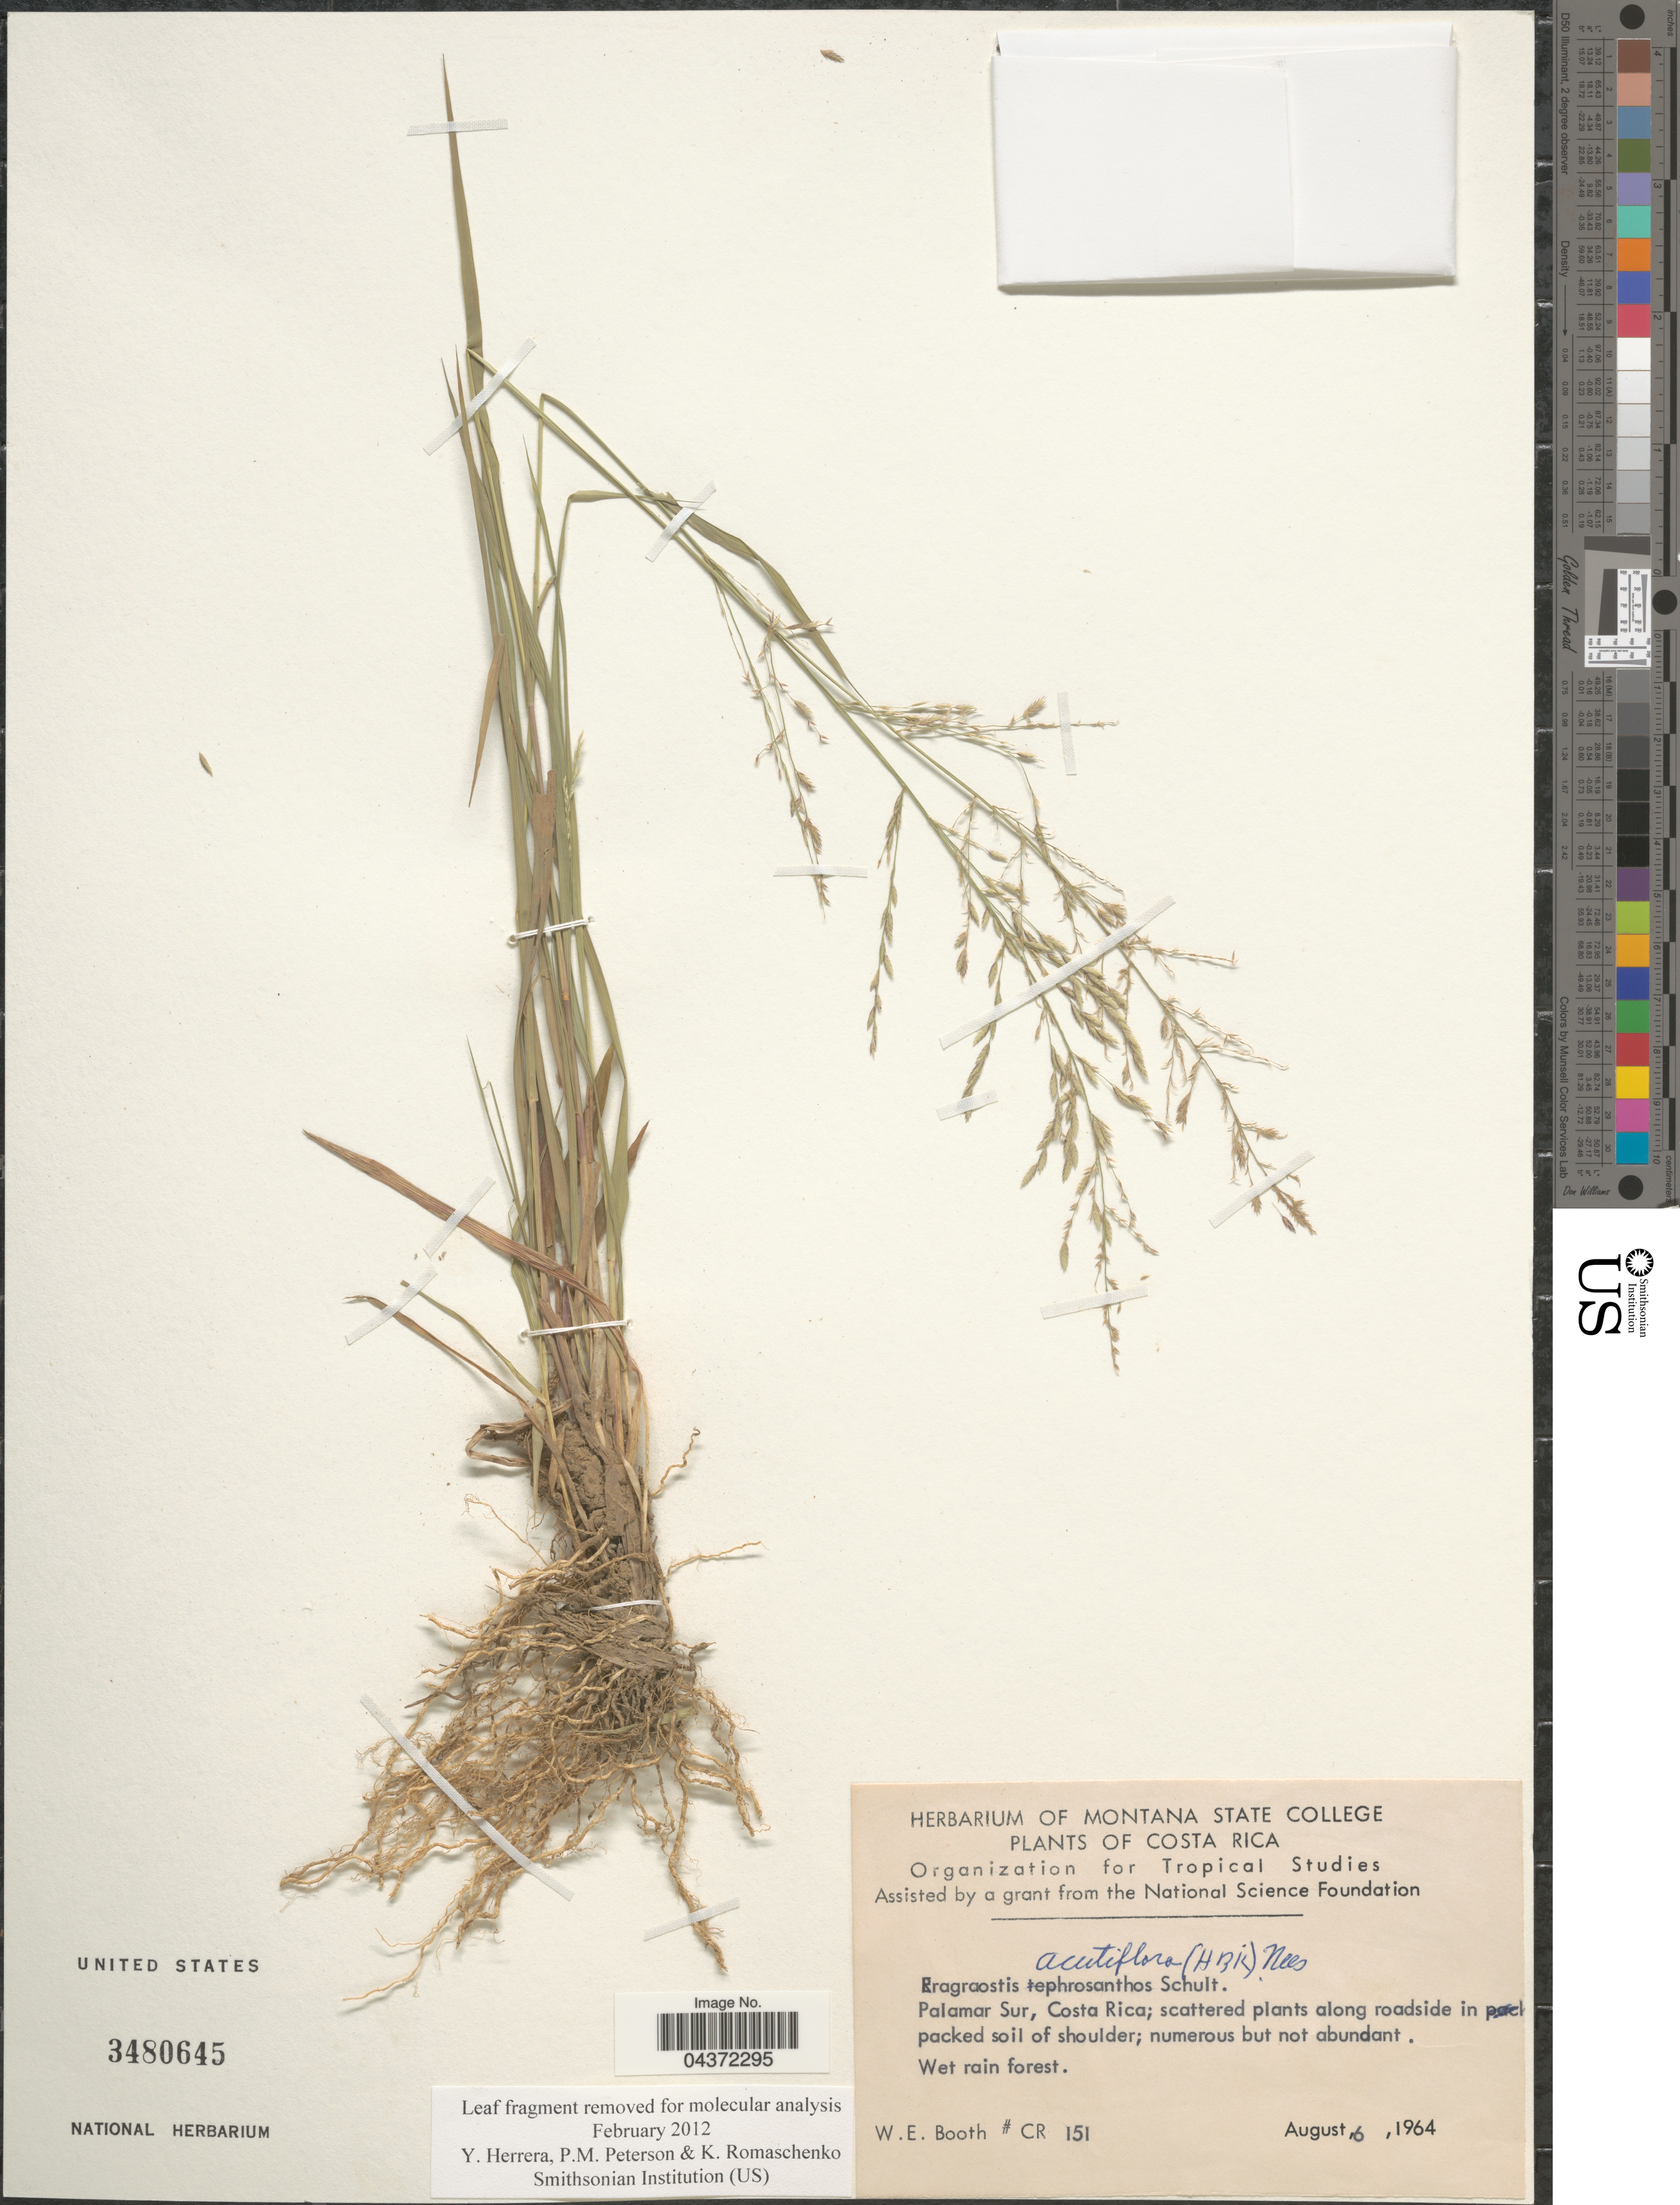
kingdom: Plantae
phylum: Tracheophyta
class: Liliopsida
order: Poales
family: Poaceae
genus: Eragrostis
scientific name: Eragrostis acutiflora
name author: (Kunth) Nees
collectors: W. Booth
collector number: CR151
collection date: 1964-08-06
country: Costa Rica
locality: Palamur Sur.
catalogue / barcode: US 3480645